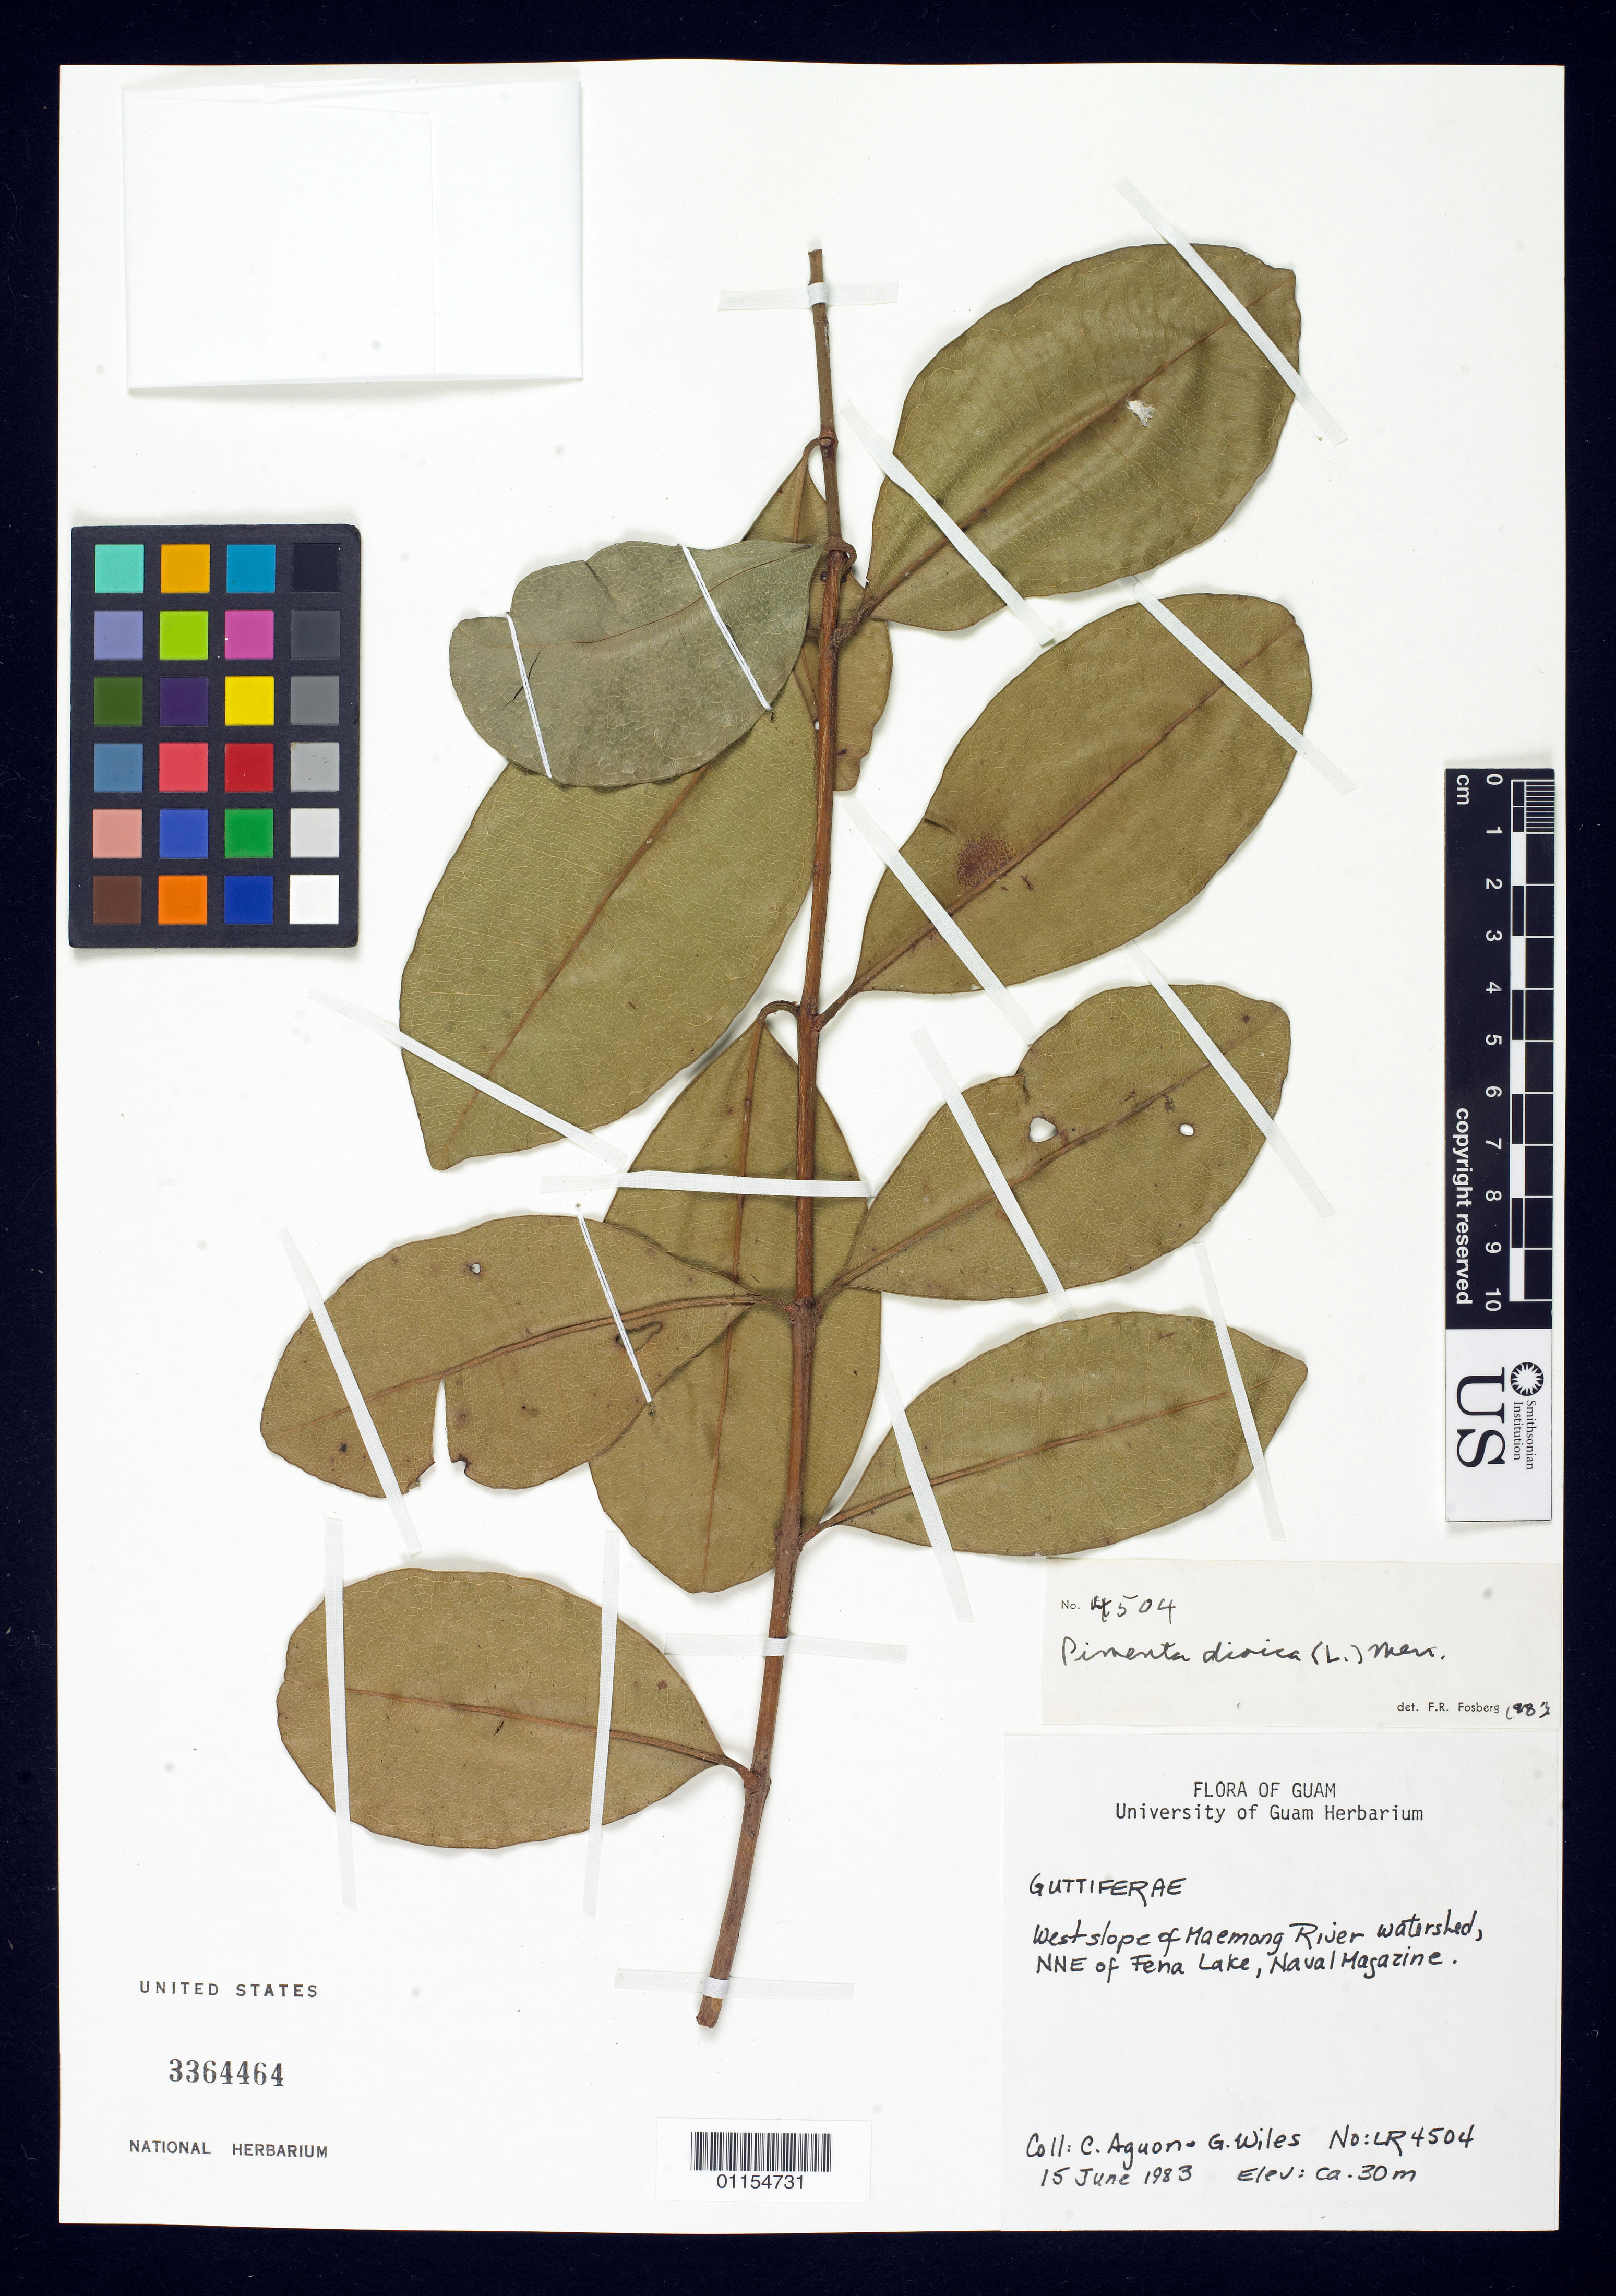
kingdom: Plantae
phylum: Tracheophyta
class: Magnoliopsida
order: Myrtales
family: Myrtaceae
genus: Pimenta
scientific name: Pimenta dioica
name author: (L.) Merr.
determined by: Fosberg, F. R.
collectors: C. Aguon & G. Wiles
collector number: LR4504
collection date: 1983-06-15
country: Guam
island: Guam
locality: West slope of Maemong River watershed, NNE of Fena Lake, Naval Magazine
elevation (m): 30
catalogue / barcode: US 3364464